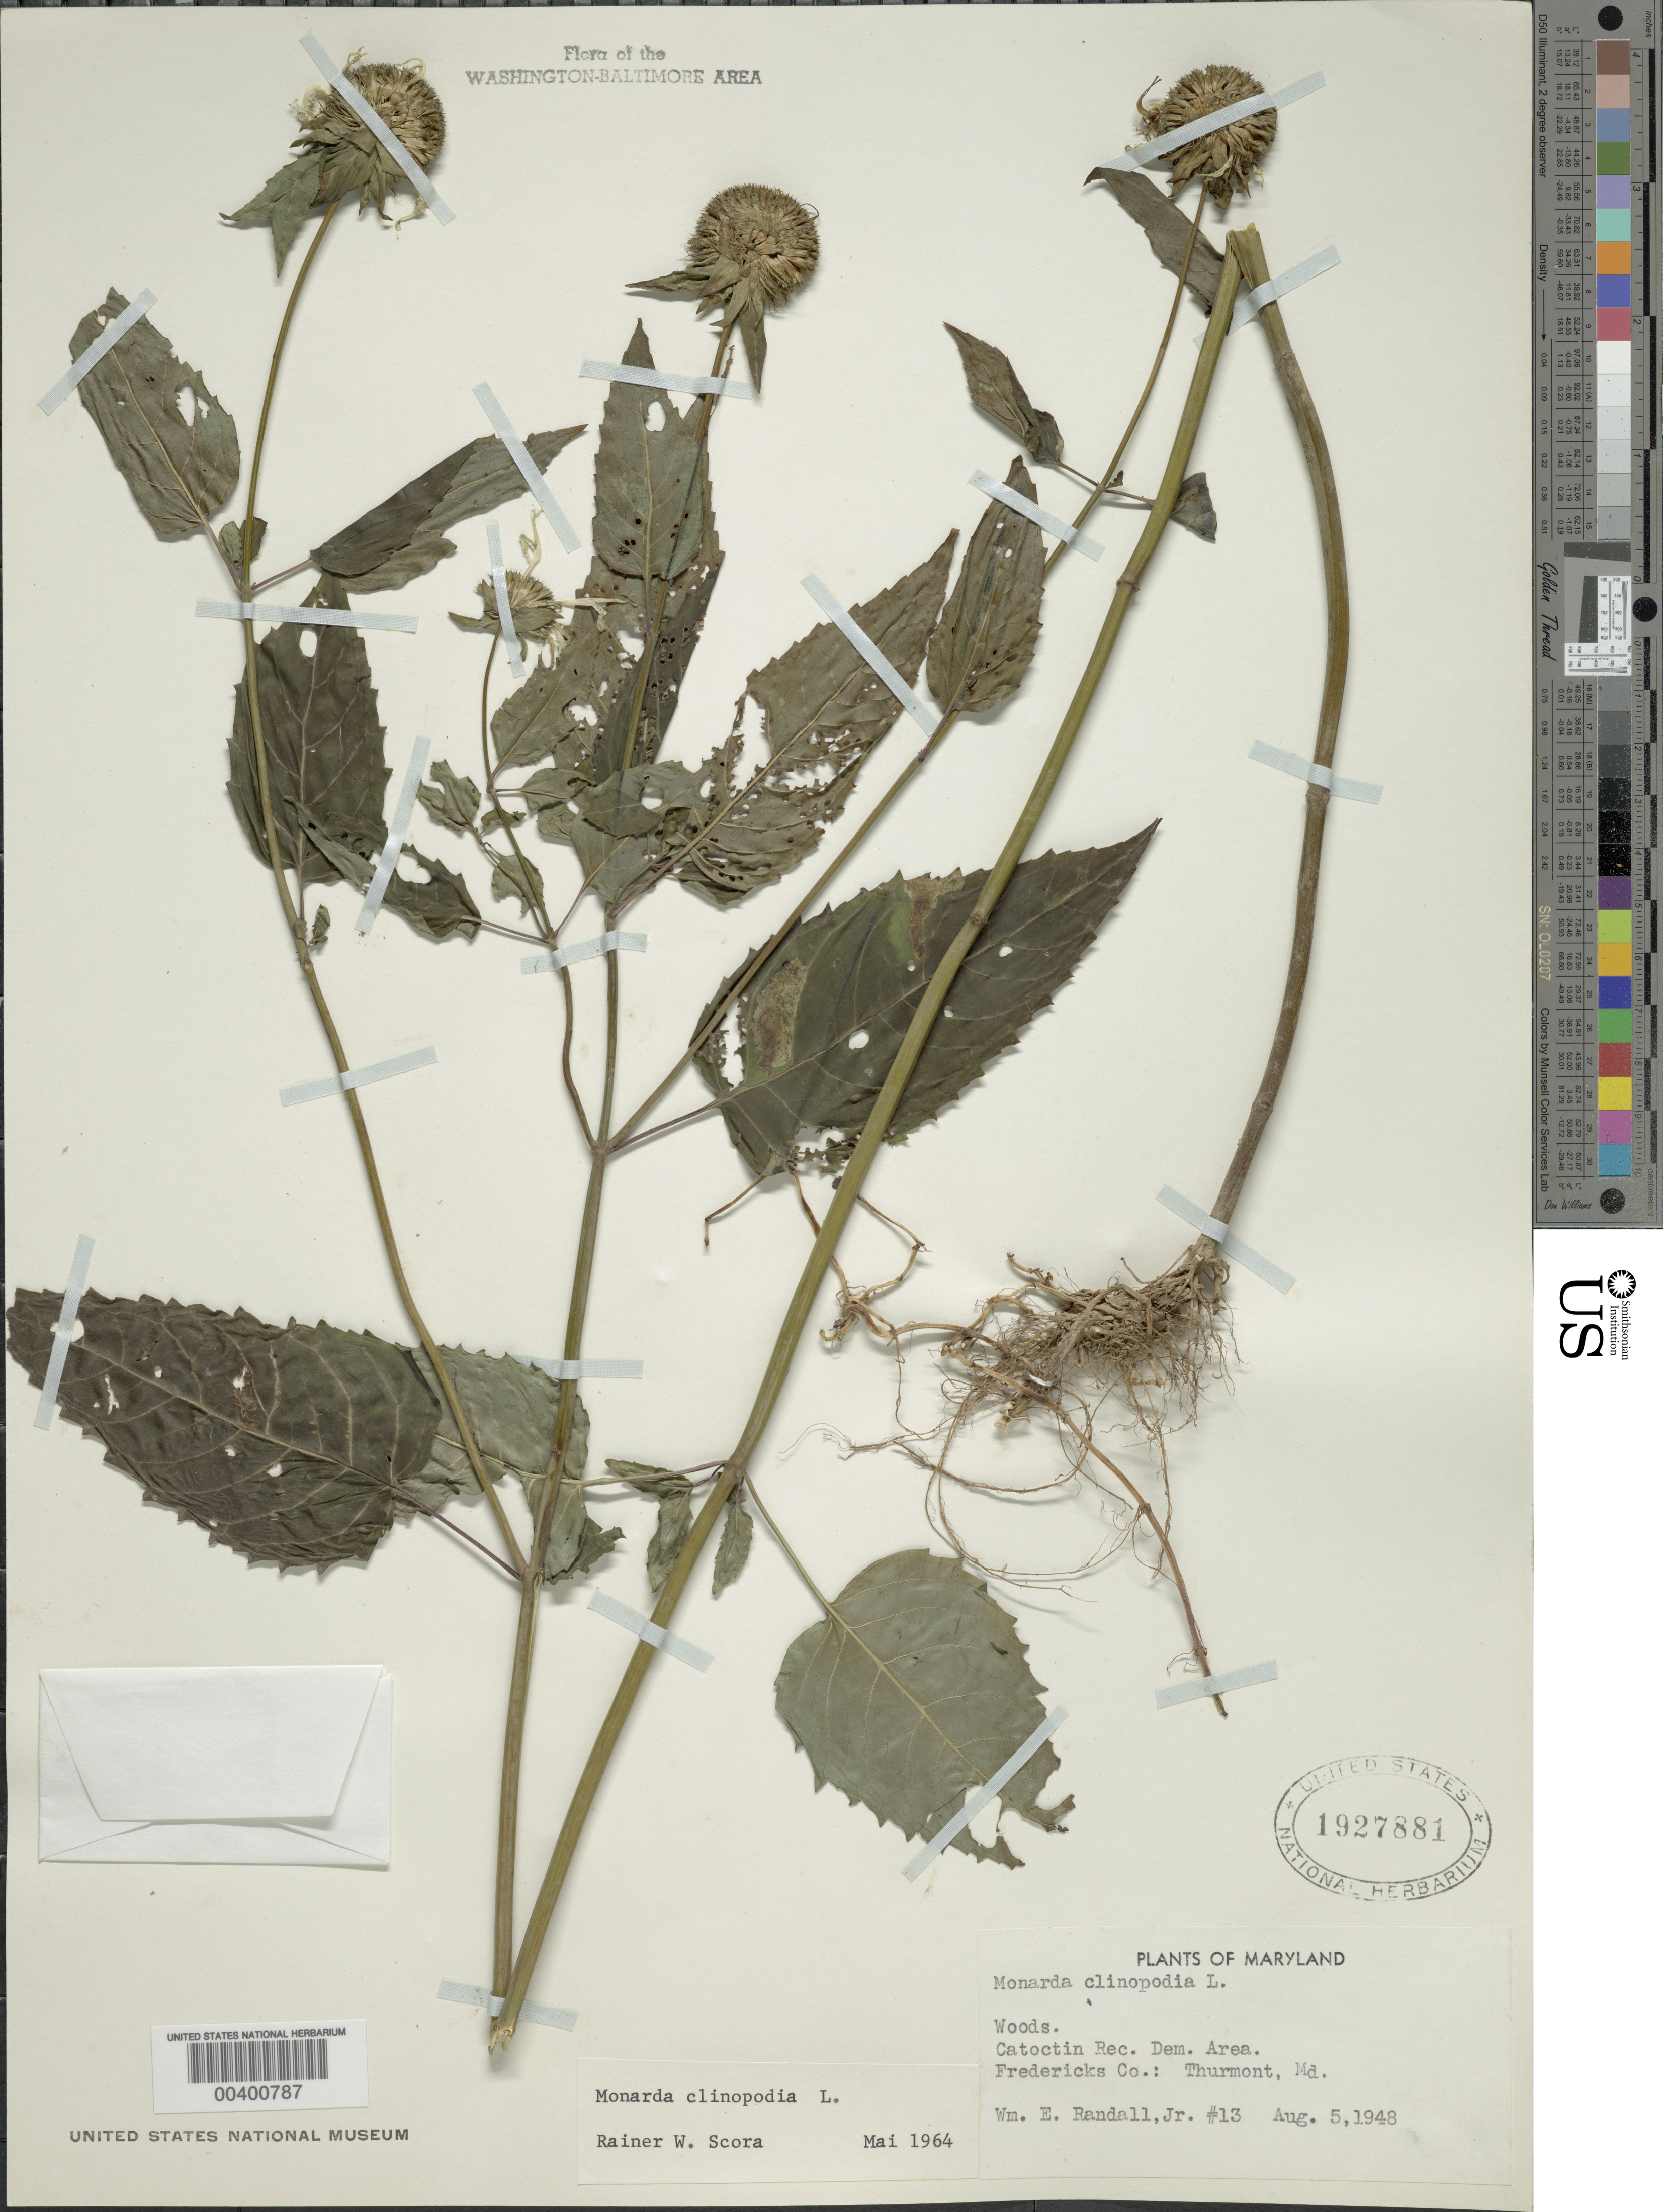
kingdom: Plantae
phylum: Tracheophyta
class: Magnoliopsida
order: Lamiales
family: Lamiaceae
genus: Monarda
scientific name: Monarda clinopodia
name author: L.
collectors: W. Randall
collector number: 13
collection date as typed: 05 Aug 1948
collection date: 1948-08-05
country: United States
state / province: Maryland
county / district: Frederick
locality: Catoctin Rec. Dem. area, Thurmont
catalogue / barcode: US 1927881